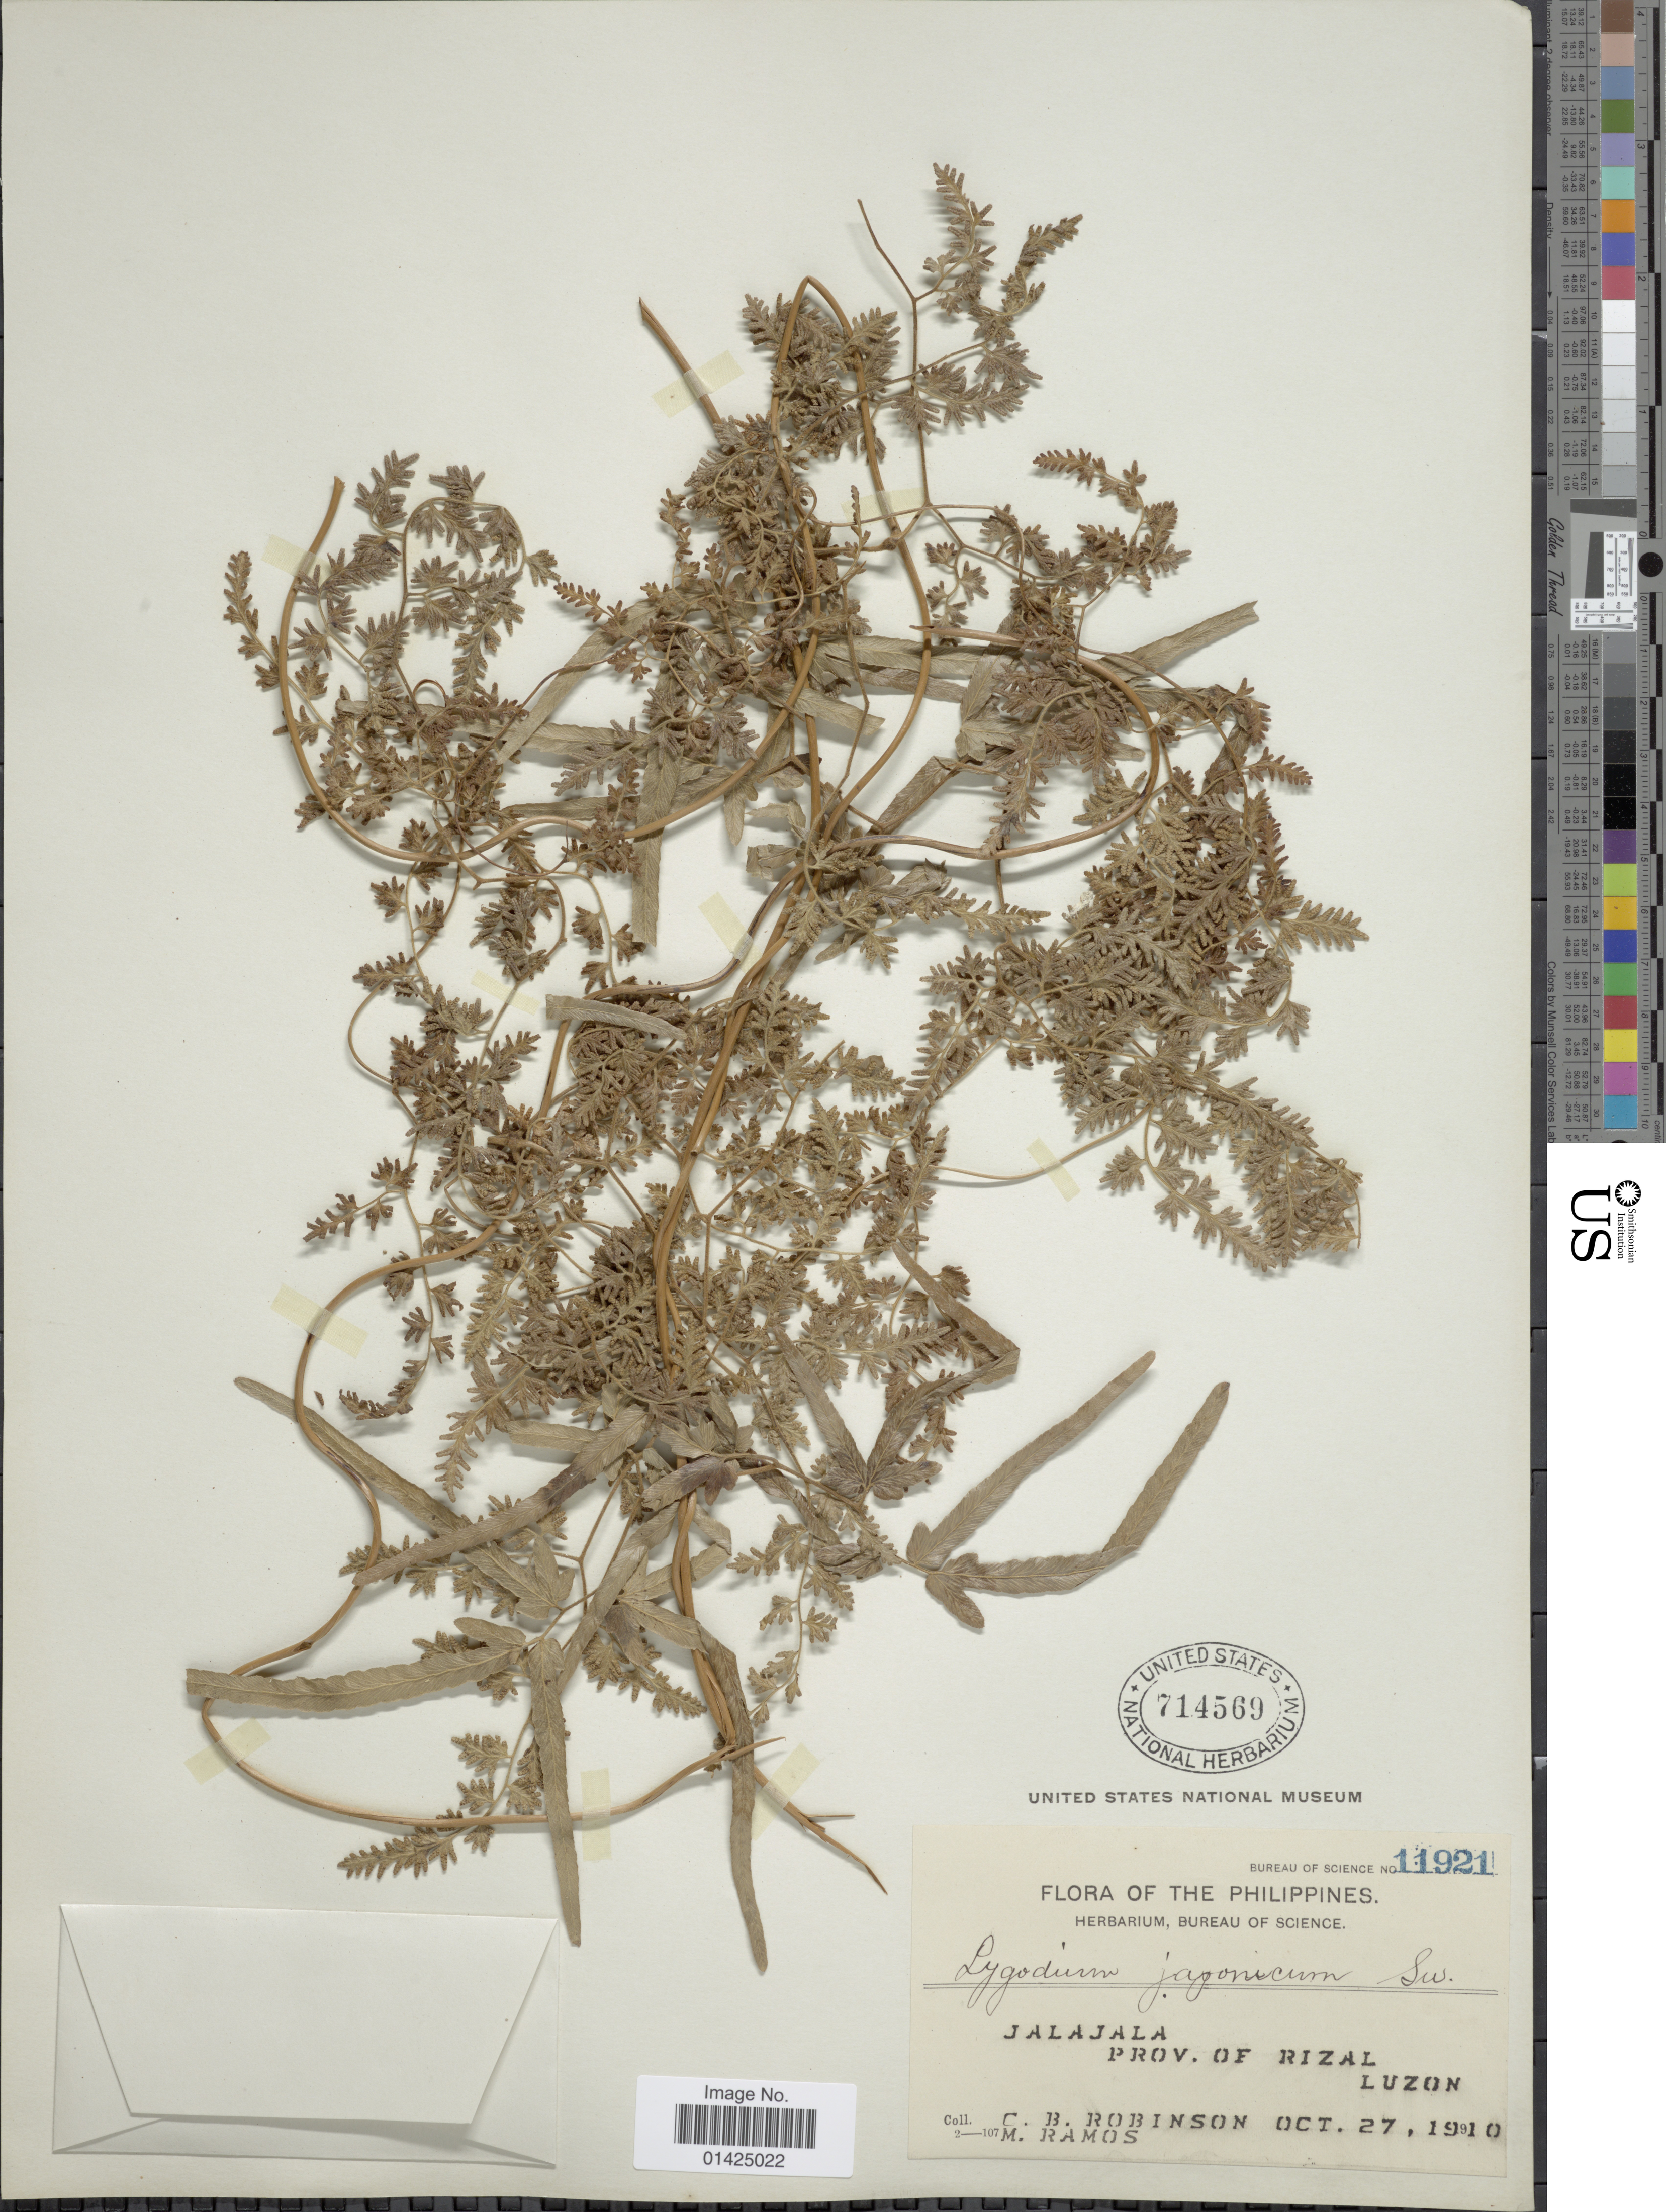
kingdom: Plantae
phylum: Tracheophyta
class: Polypodiopsida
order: Schizaeales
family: Lygodiaceae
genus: Lygodium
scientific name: Lygodium japonicum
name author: (Thunb.) Sw.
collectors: M. Ramos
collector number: Bureau Of Science 11921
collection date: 1910-10-27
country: Philippines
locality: Jalajala, Prov. Of Rizal, Luzon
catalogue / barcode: US 714569